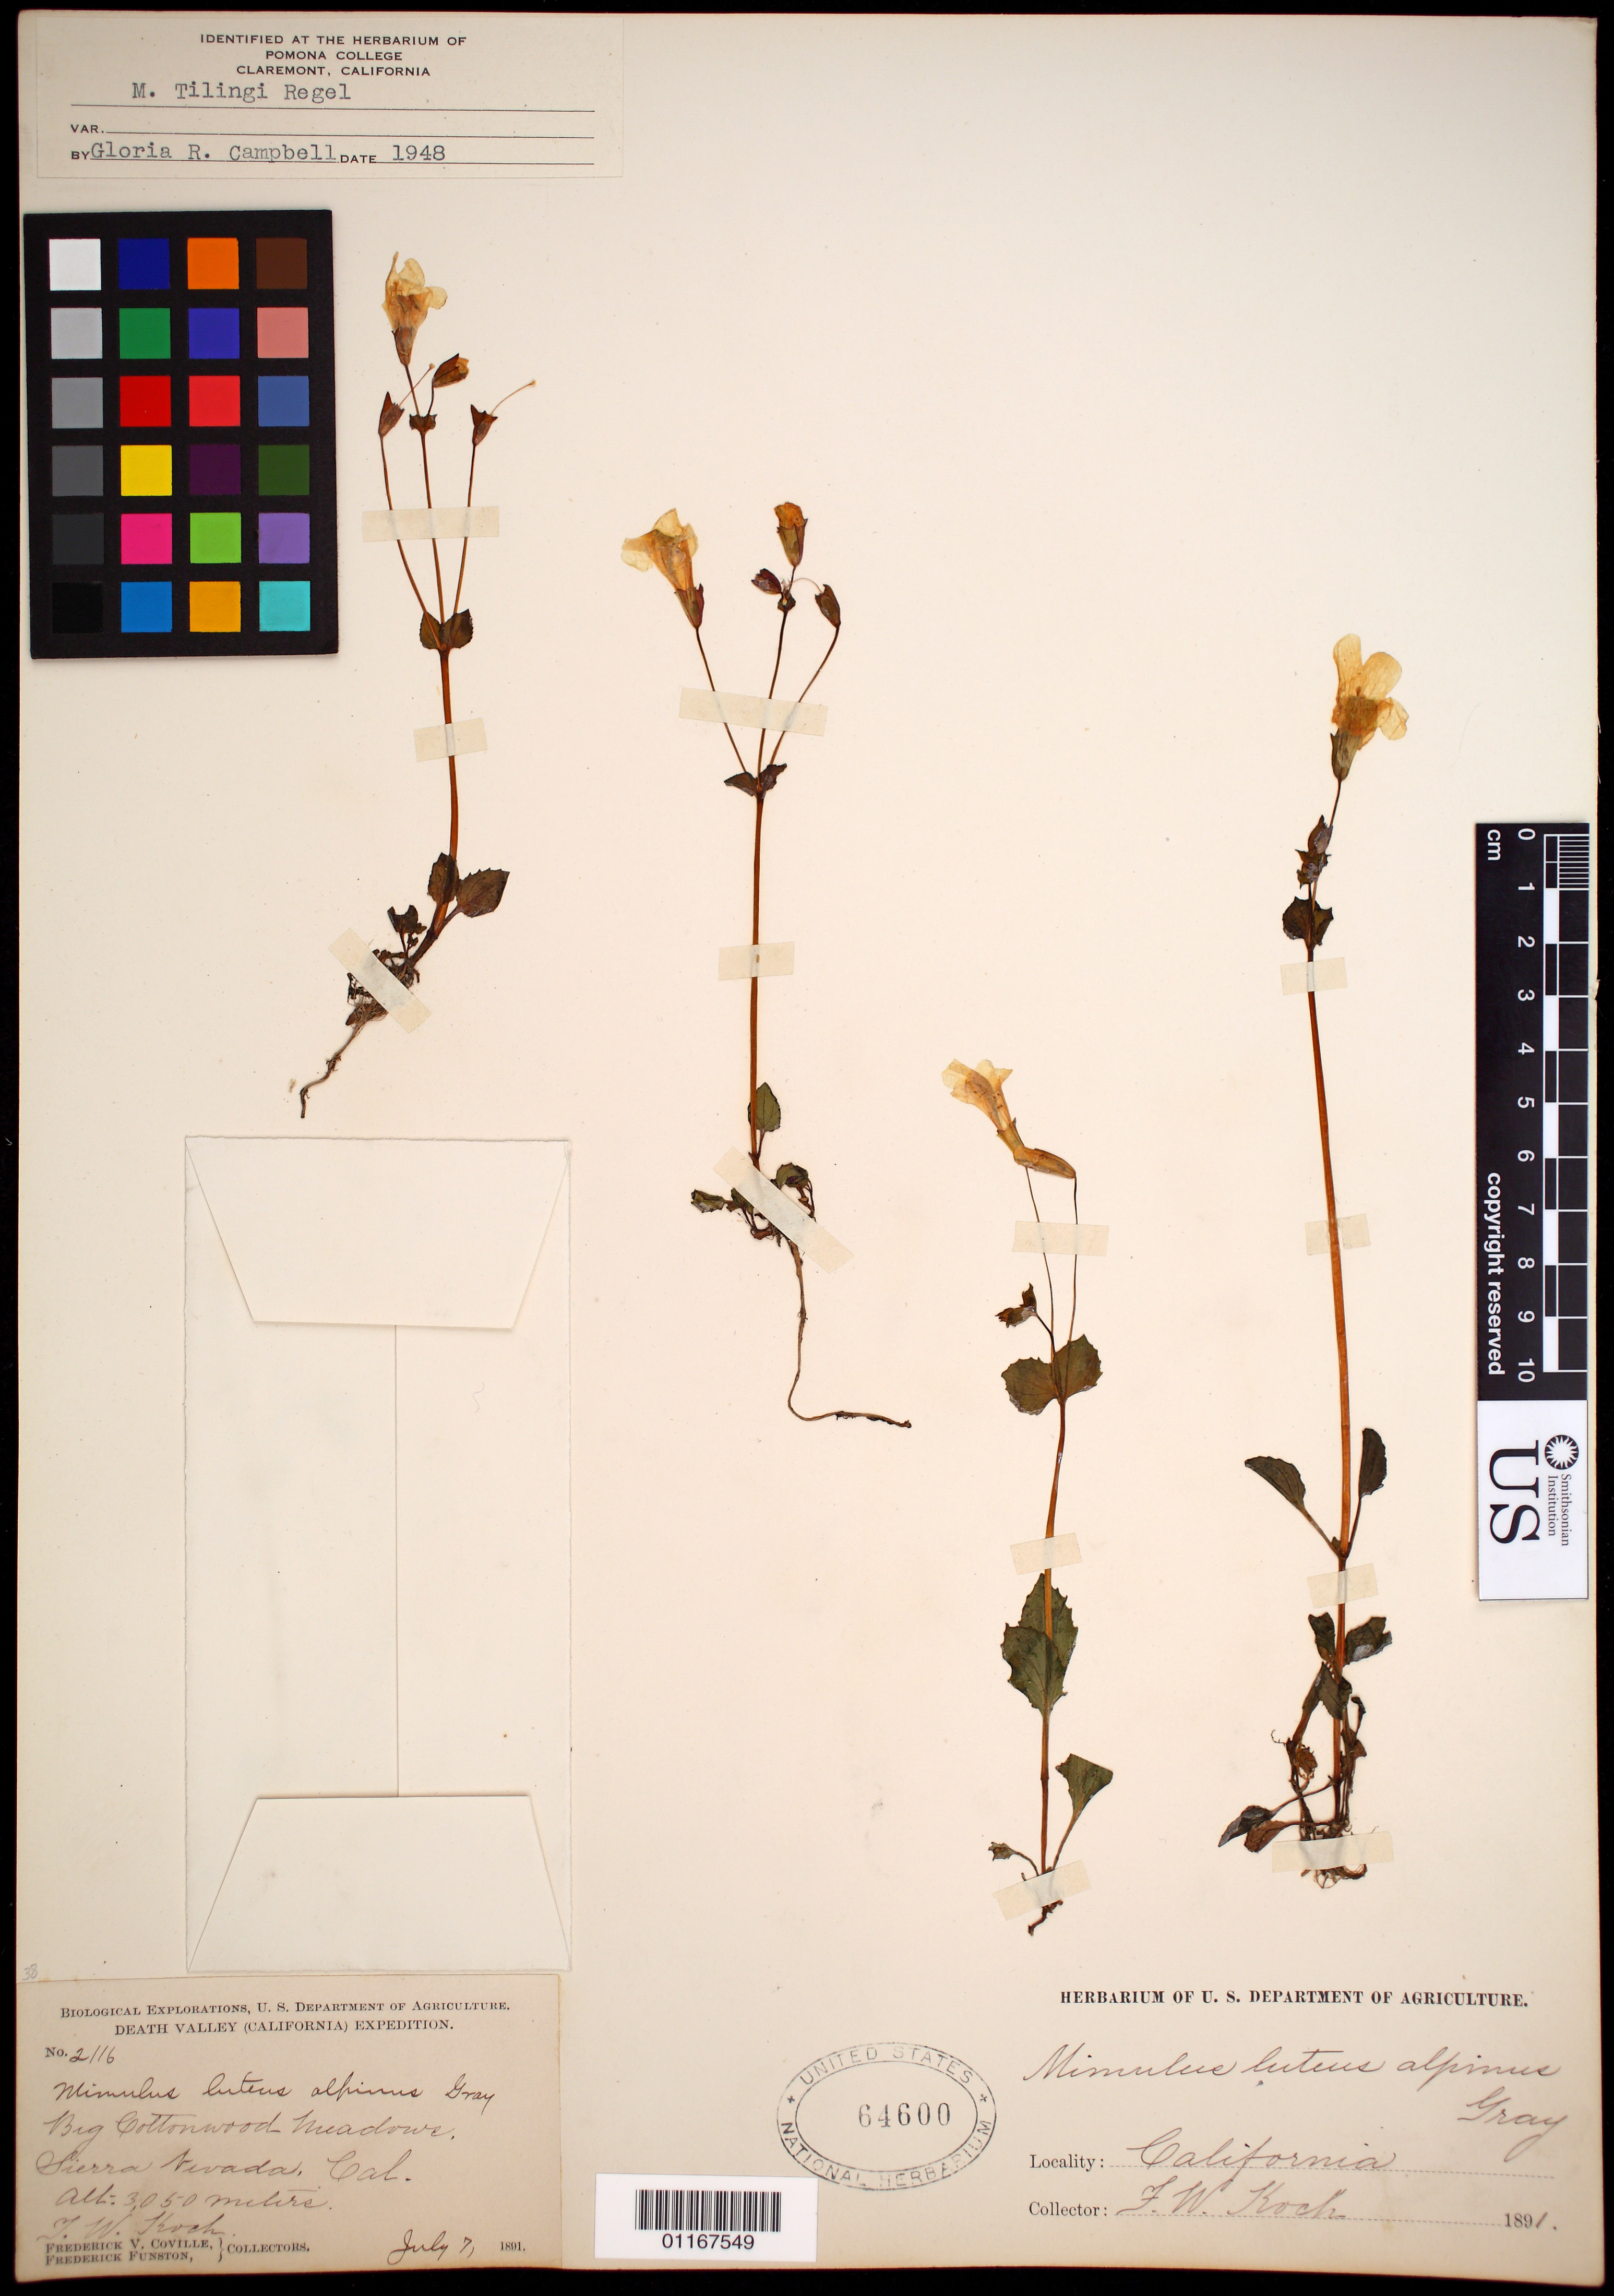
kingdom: Plantae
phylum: Tracheophyta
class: Magnoliopsida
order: Lamiales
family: Phrymaceae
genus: Mimulus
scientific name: Mimulus tilingii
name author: Regel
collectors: F. W. Koch, F. V. Coville & F. Funston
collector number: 2116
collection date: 1891-07-07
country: United States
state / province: California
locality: Big Cottonwood meadows, Sierra Nevada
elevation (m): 3050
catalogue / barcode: US 64600